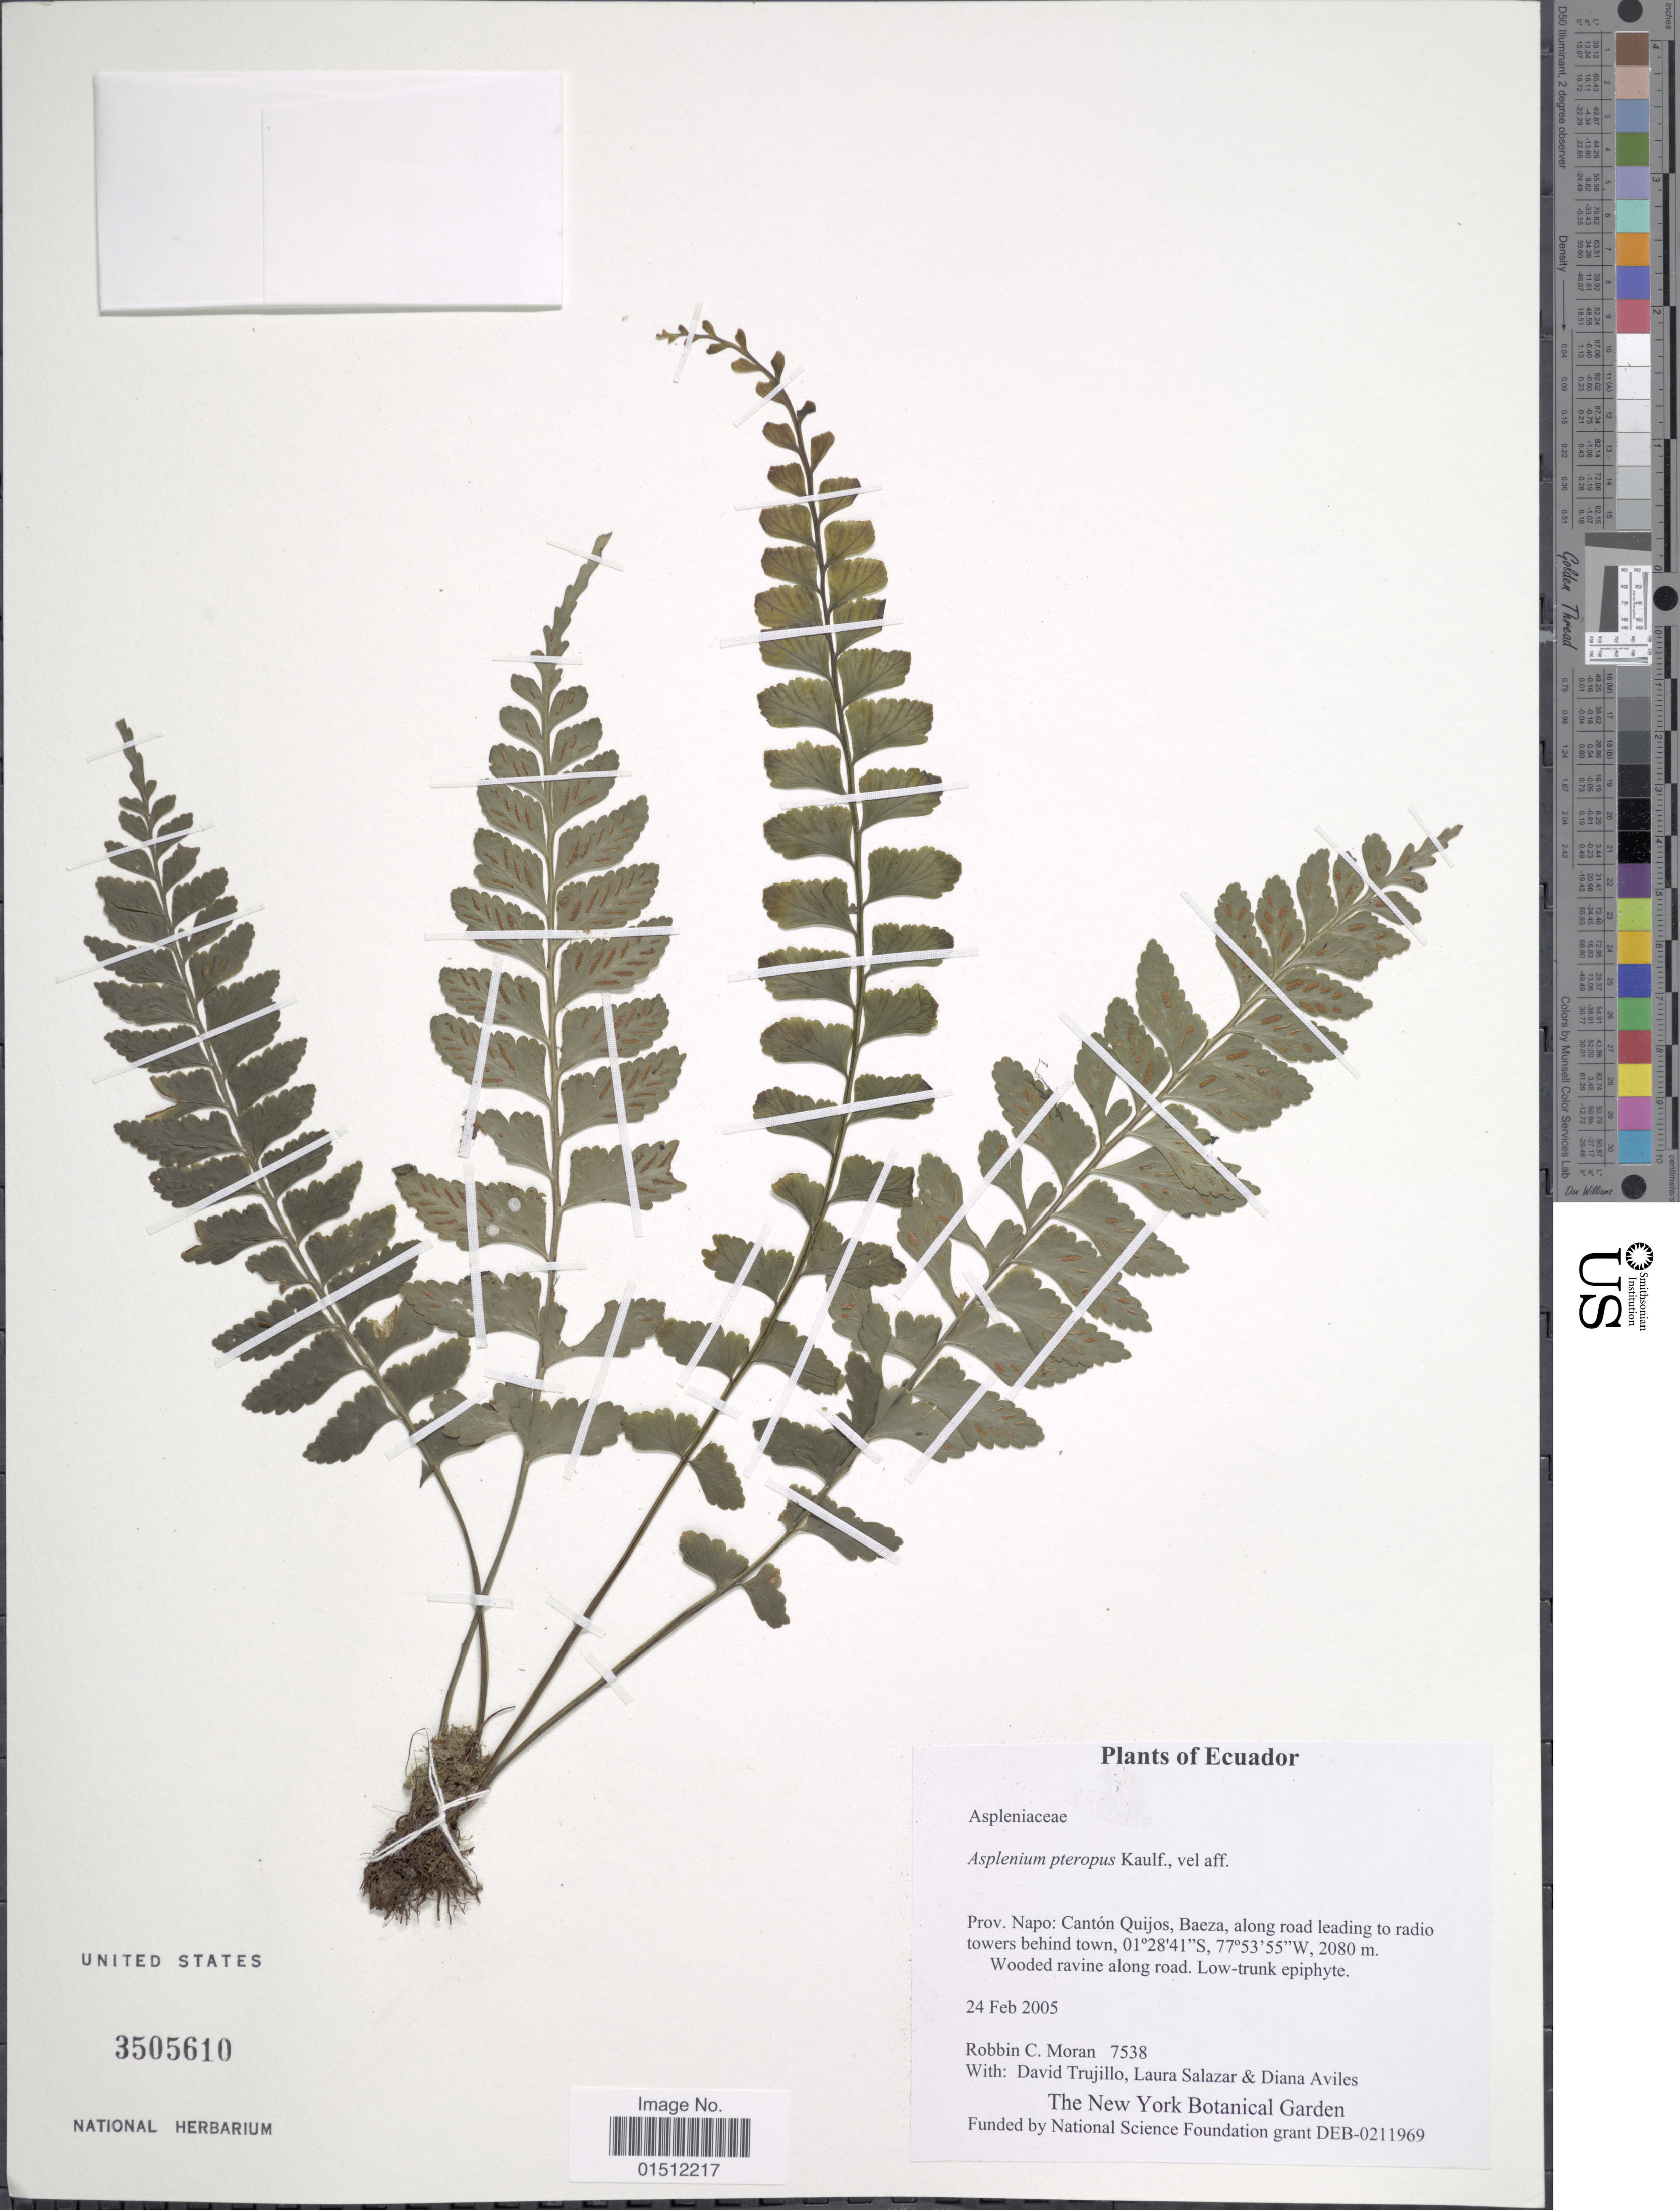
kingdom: Plantae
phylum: Tracheophyta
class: Polypodiopsida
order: Polypodiales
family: Aspleniaceae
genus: Asplenium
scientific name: Asplenium pteropus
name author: Kaulf.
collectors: R. C. Moran, D. Trujillo, L. Salazar & D. Aviles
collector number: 7538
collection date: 2005-02-24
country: Ecuador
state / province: Napo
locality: Prov. Napo: Canton Quijos, Beaza, along road leading to radio towers behind town.Canton Quijos, Baeza.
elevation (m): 2080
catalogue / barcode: US 3505610